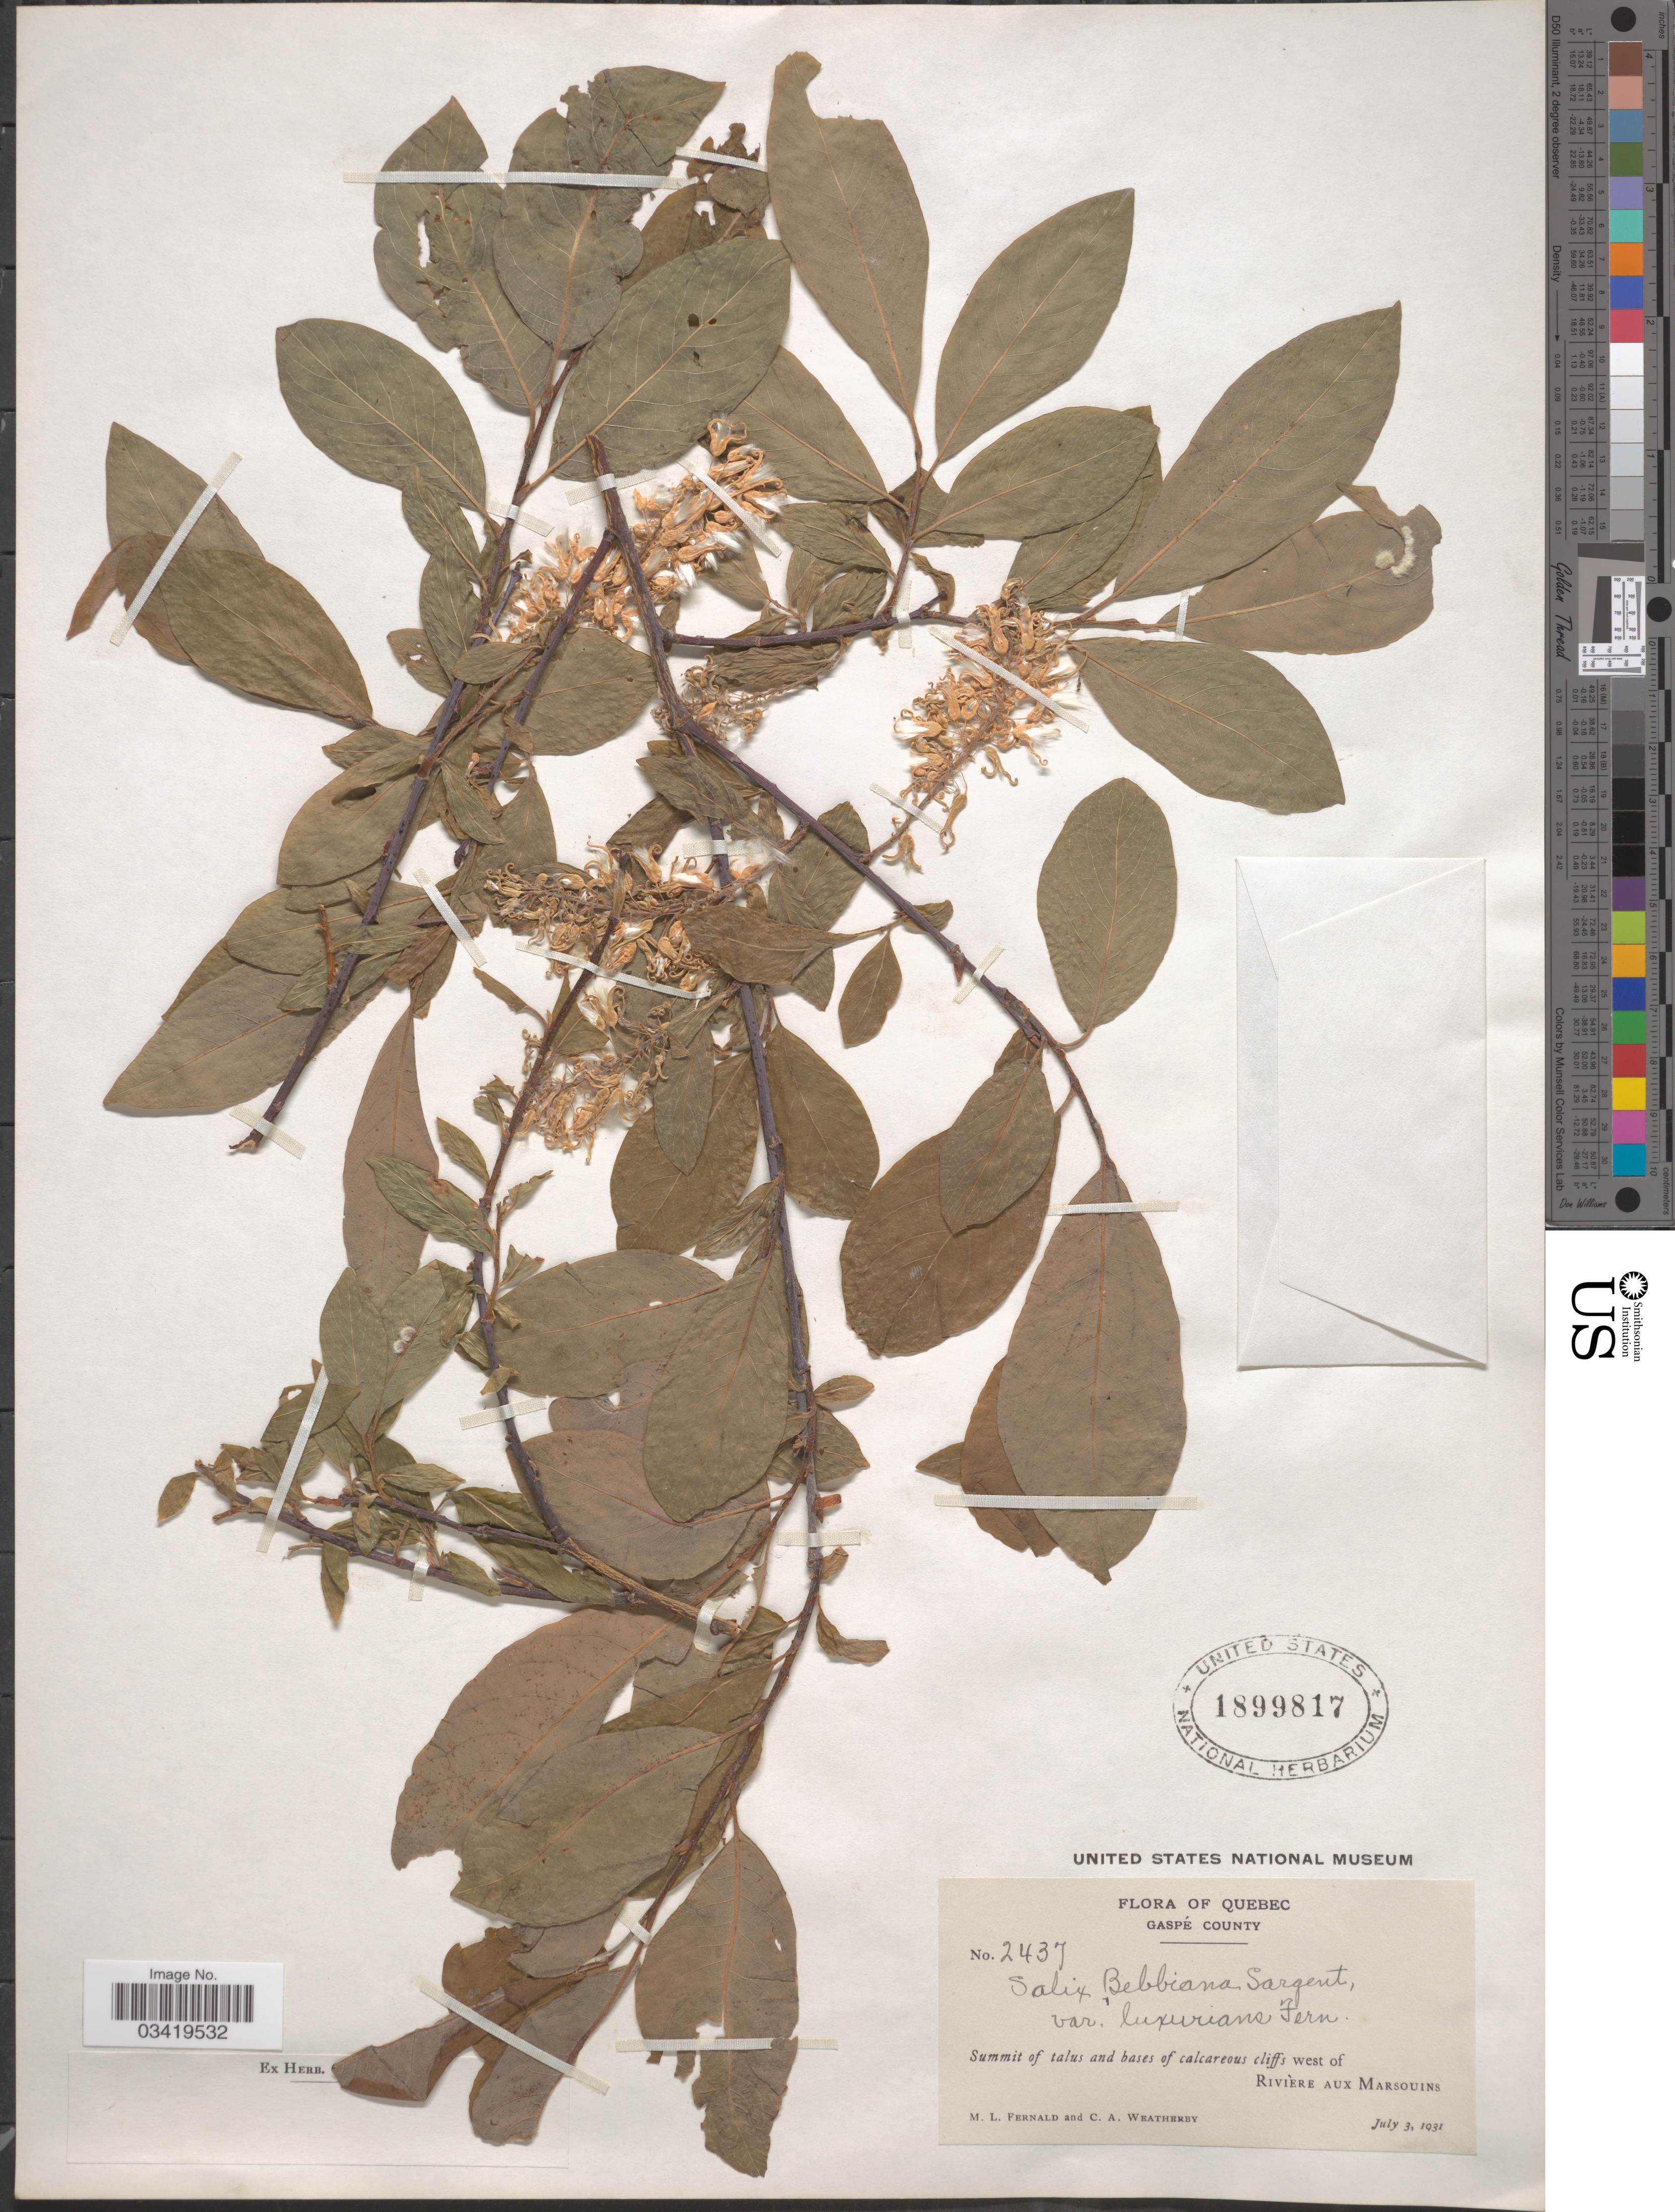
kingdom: Plantae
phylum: Tracheophyta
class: Magnoliopsida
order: Malpighiales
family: Salicaceae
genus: Salix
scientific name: Salix bebbiana var. luxurians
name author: (Fernald) Fernald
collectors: M. L. Fernald & C. A. Weatherby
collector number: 2437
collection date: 1931-07-03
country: Canada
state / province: Quebec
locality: Gaspé County. West of Rivière aux Marsouins.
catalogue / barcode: US 1899817